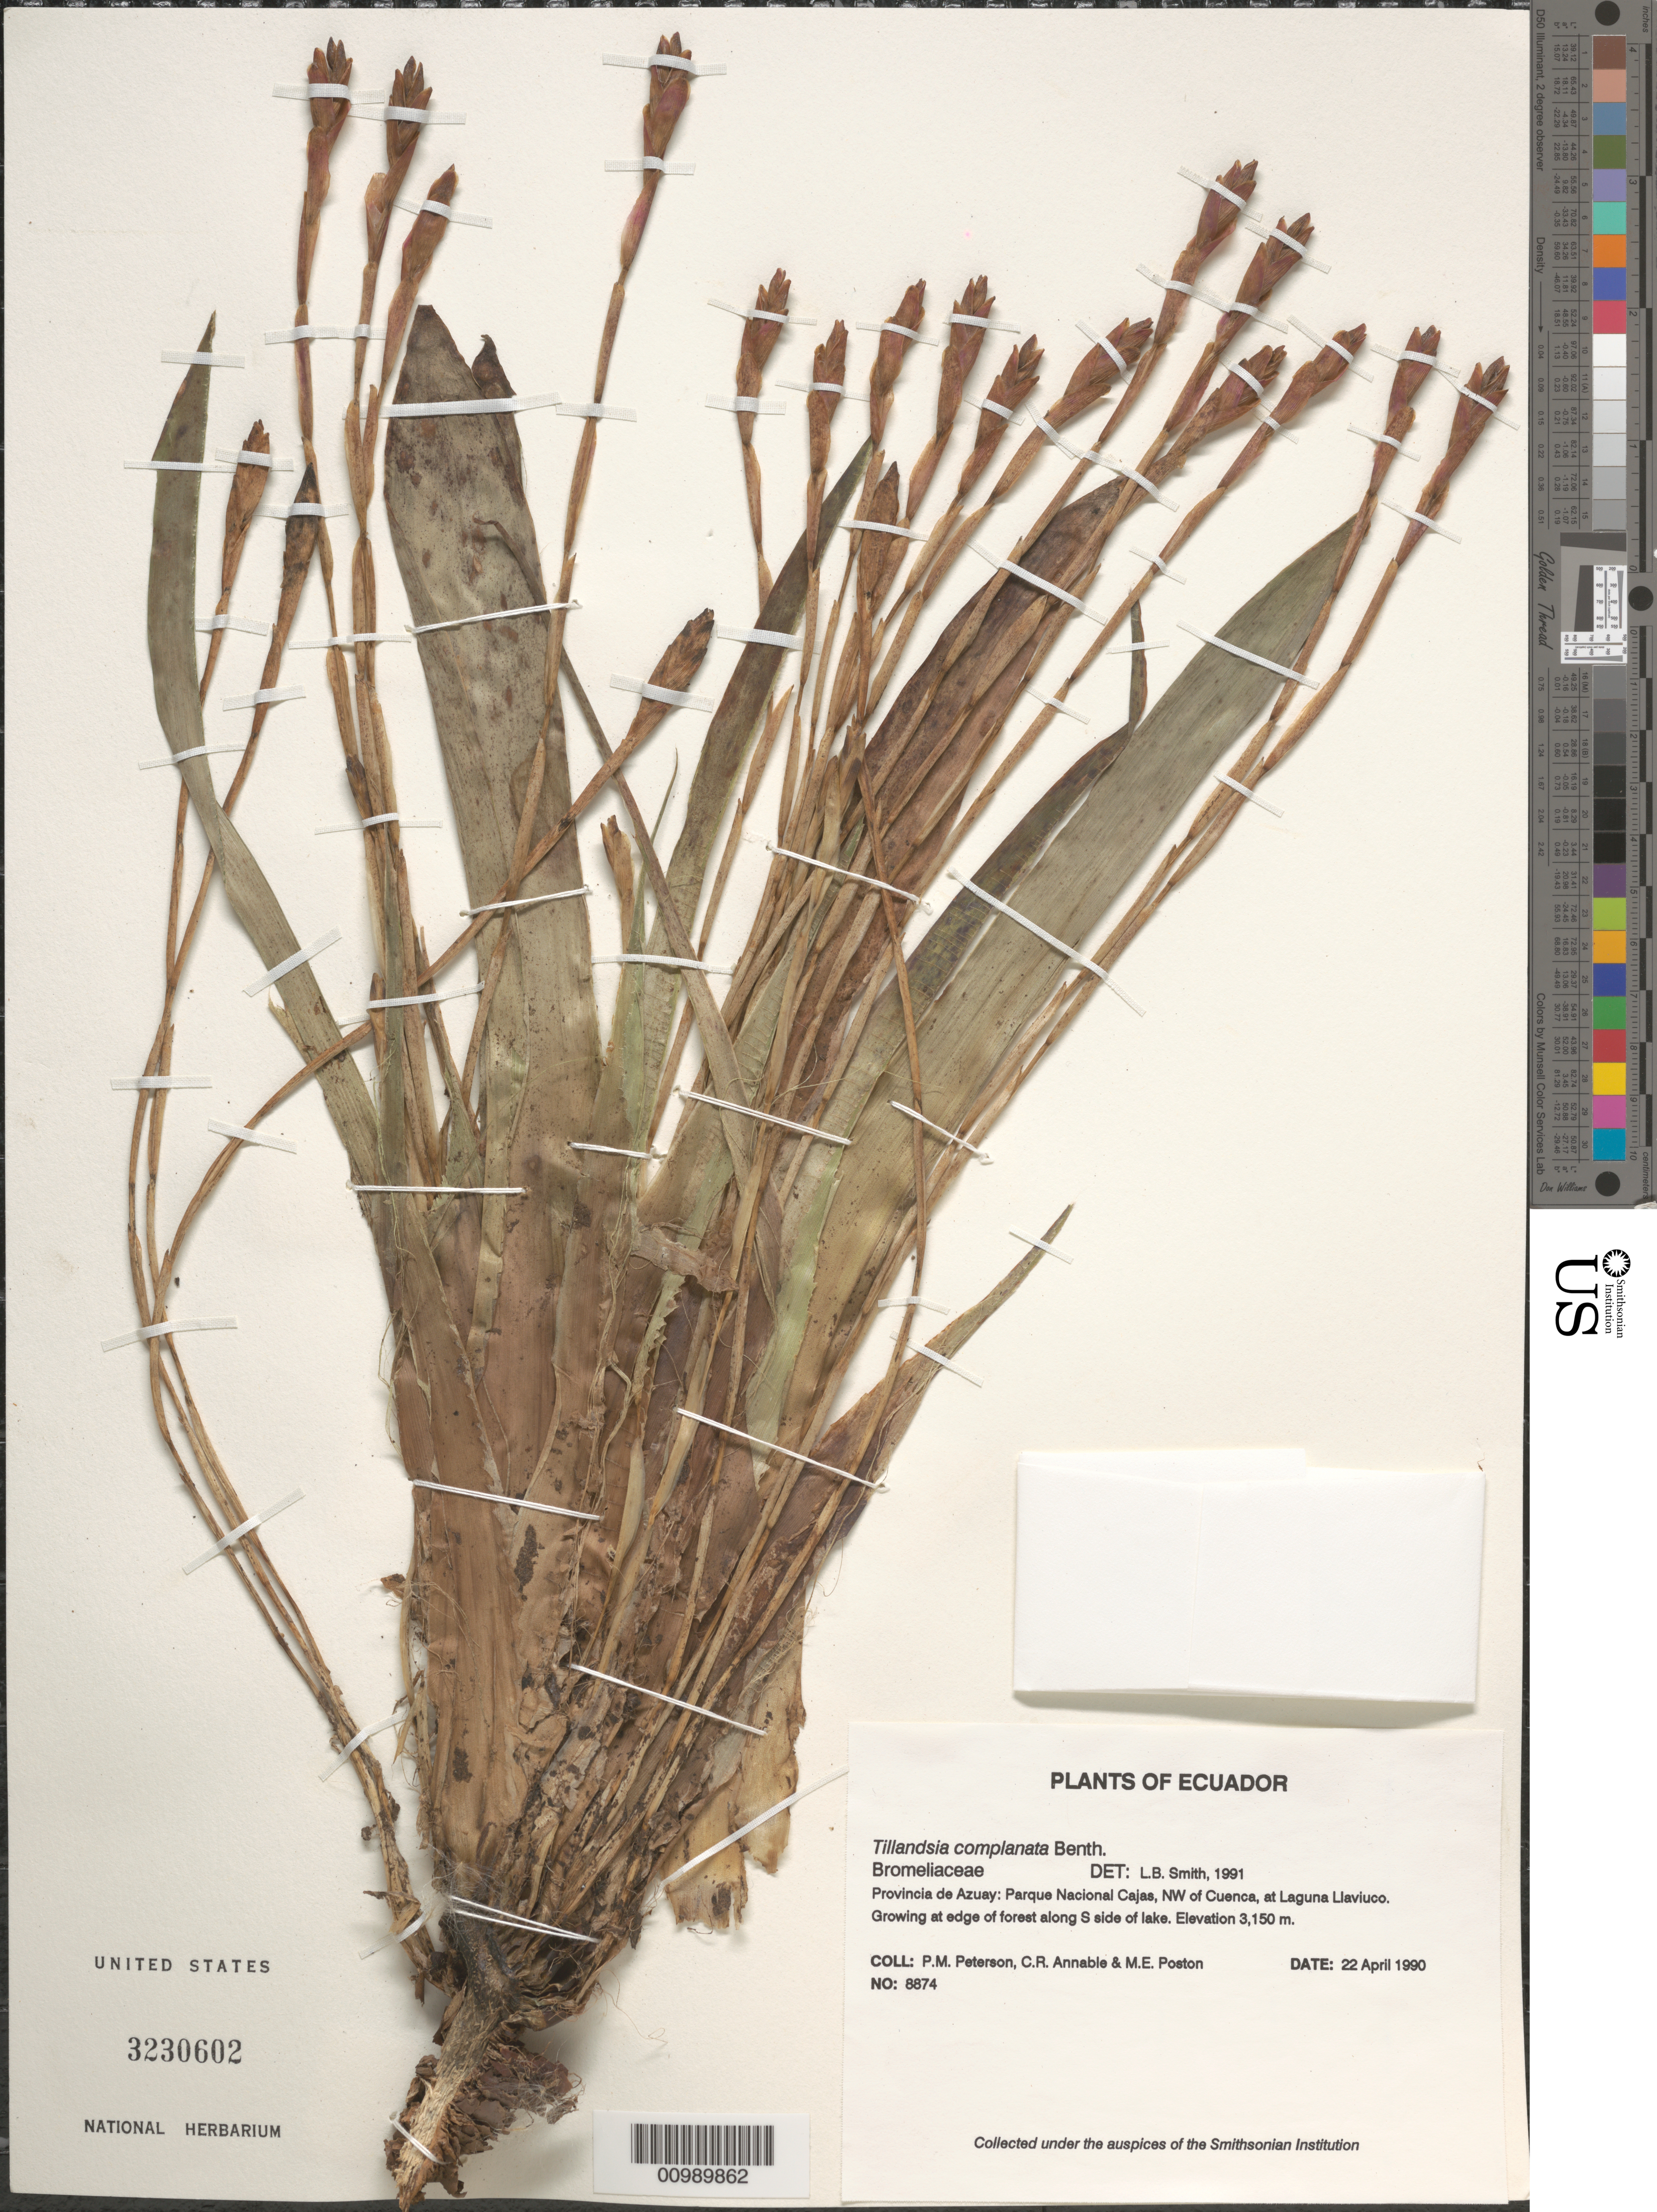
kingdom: Plantae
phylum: Tracheophyta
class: Liliopsida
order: Poales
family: Bromeliaceae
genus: Tillandsia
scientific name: Tillandsia complanata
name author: Benth.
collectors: P. M. Peterson, C. R. Annable & M. Poston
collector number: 08874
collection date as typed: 22 Apr 1990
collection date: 1990-04-22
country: Ecuador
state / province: Azuay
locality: Parque Nacional Cajas, NW of Cuenca, at Laguna Llaviuco.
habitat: Growing at edge of forest along S side of lake.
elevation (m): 3150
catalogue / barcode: US 3230602